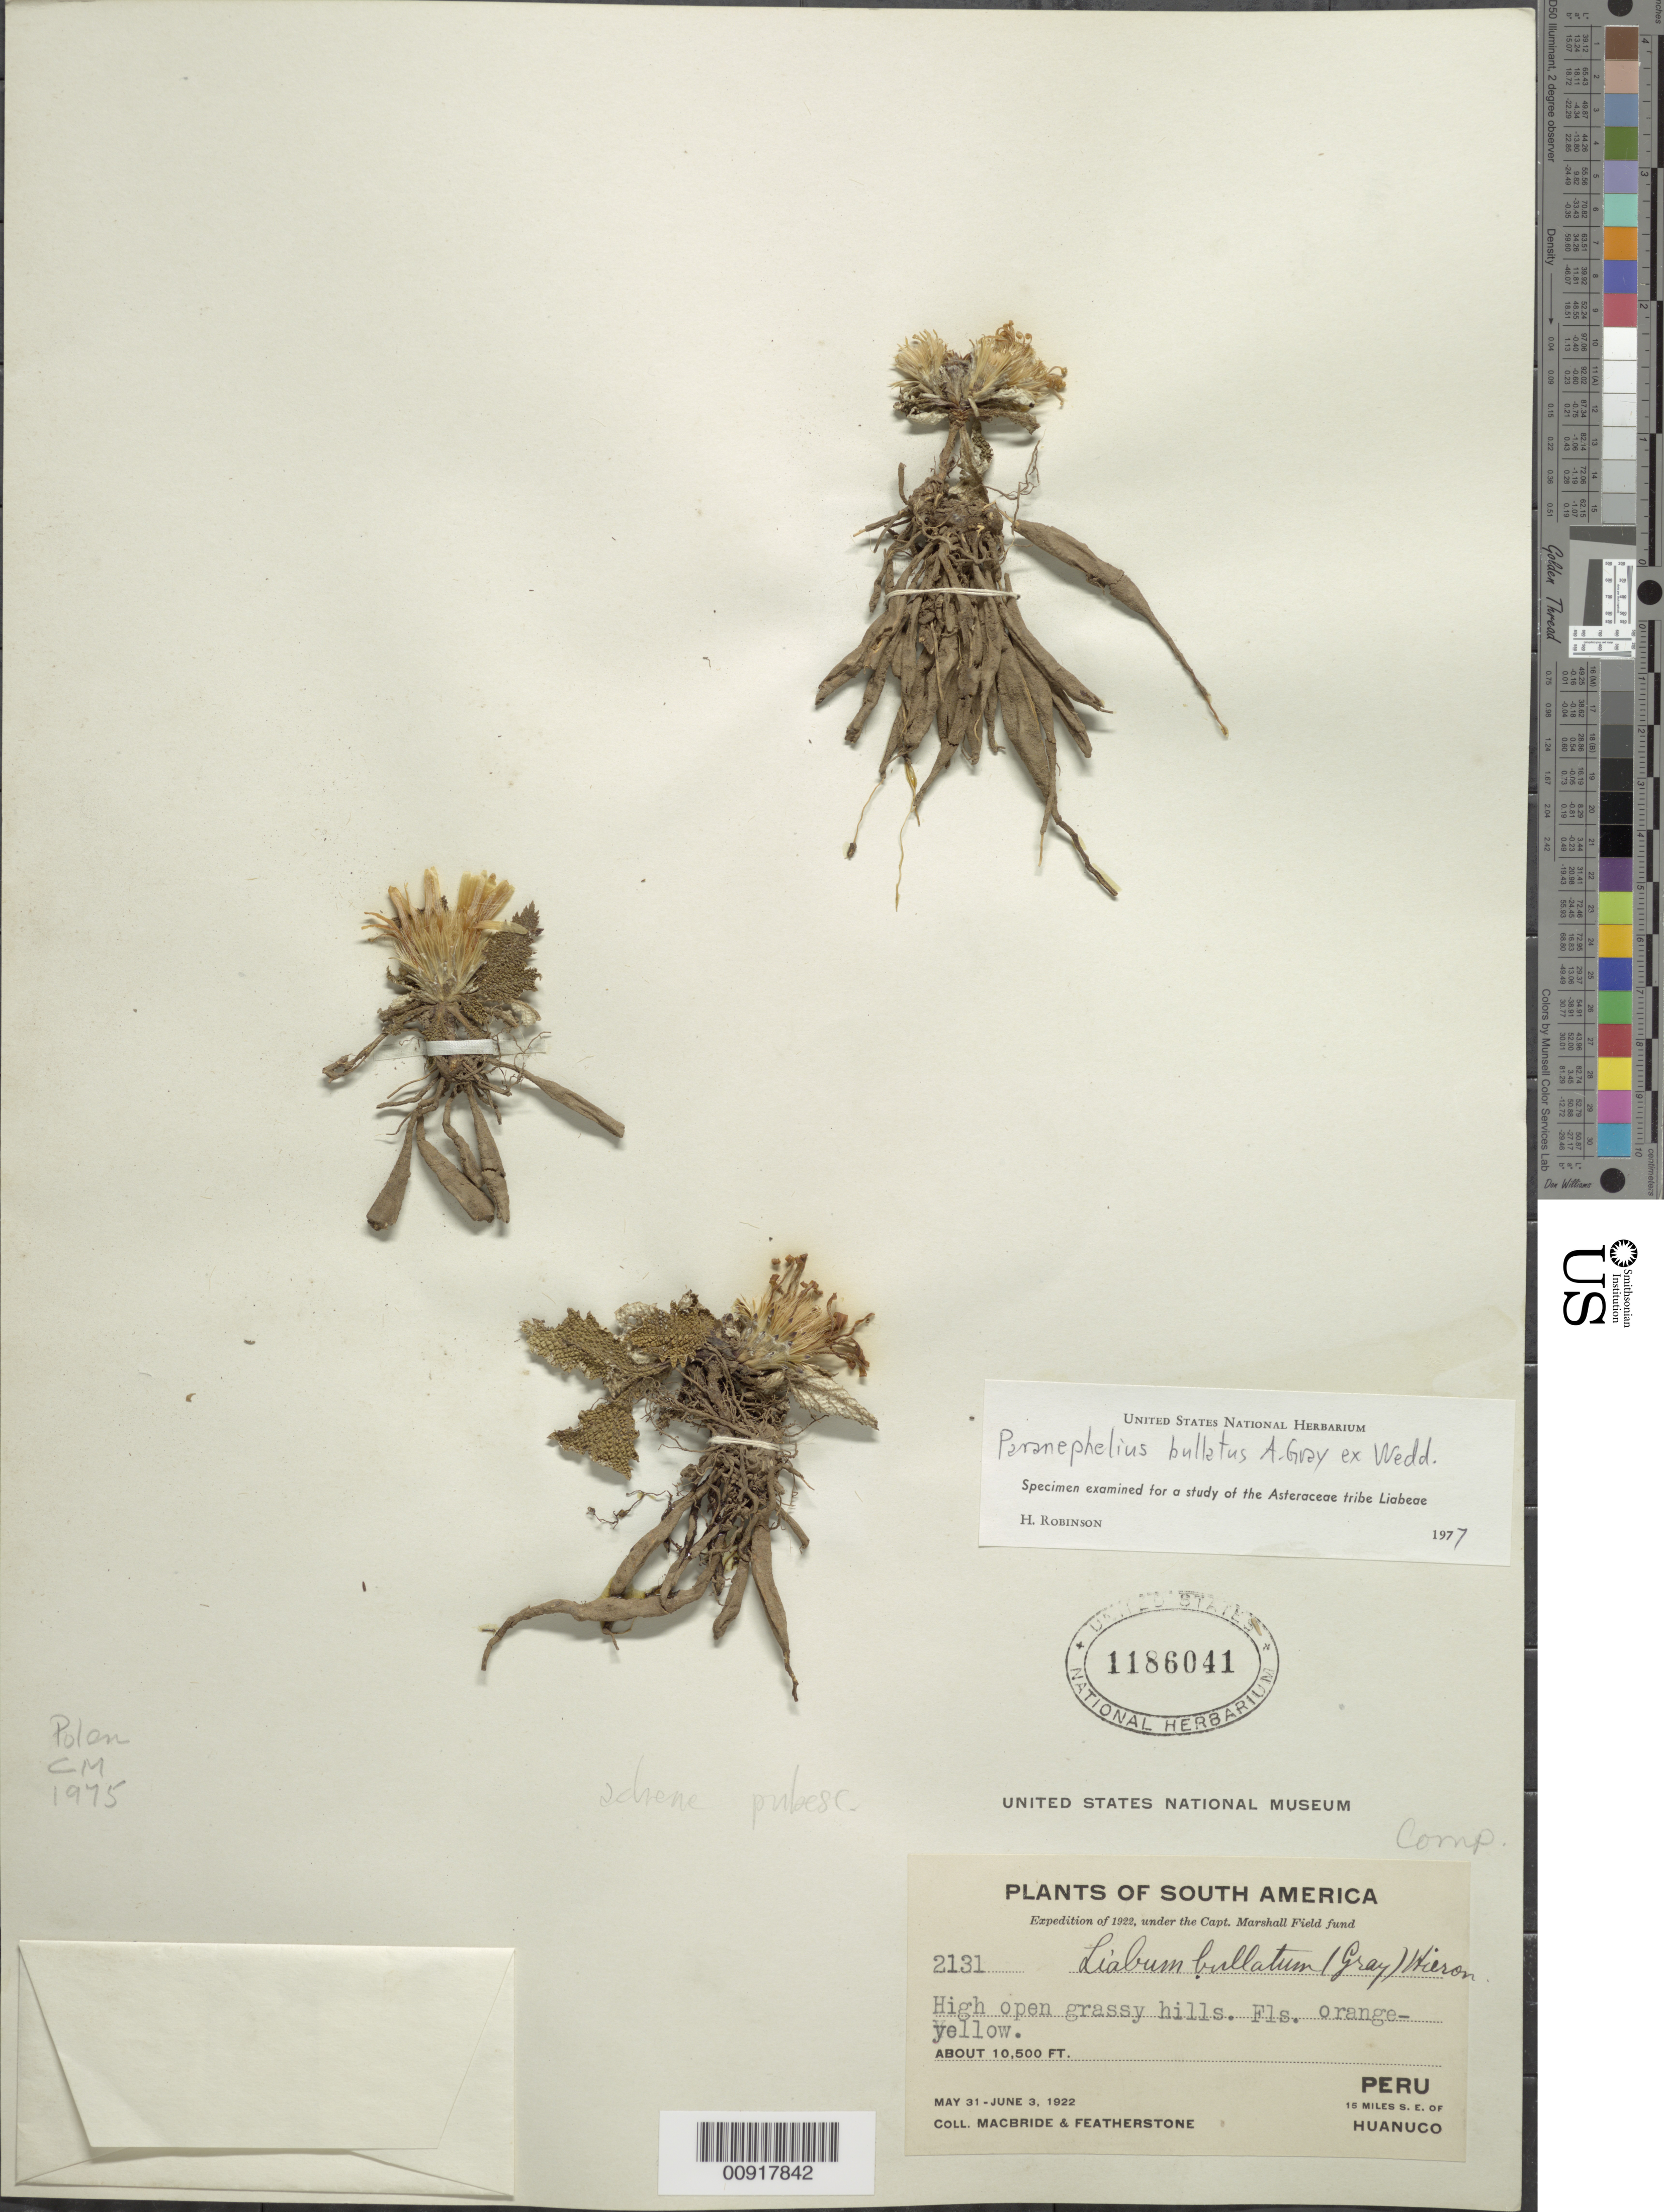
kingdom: Plantae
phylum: Tracheophyta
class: Magnoliopsida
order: Asterales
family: Asteraceae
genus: Paranephelius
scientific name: Paranephelius bullatus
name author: A. Gray ex Wedd.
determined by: Robinson, Harold E., (US)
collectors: J. F. Macbride & -. Featherstone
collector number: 2131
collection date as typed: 31 May 1922 to 3 June 1922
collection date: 1922-05-31/1922-06-03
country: Peru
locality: Huanuco, 15 miles SE of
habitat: High open grassy hills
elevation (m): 3200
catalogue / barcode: US 1186041